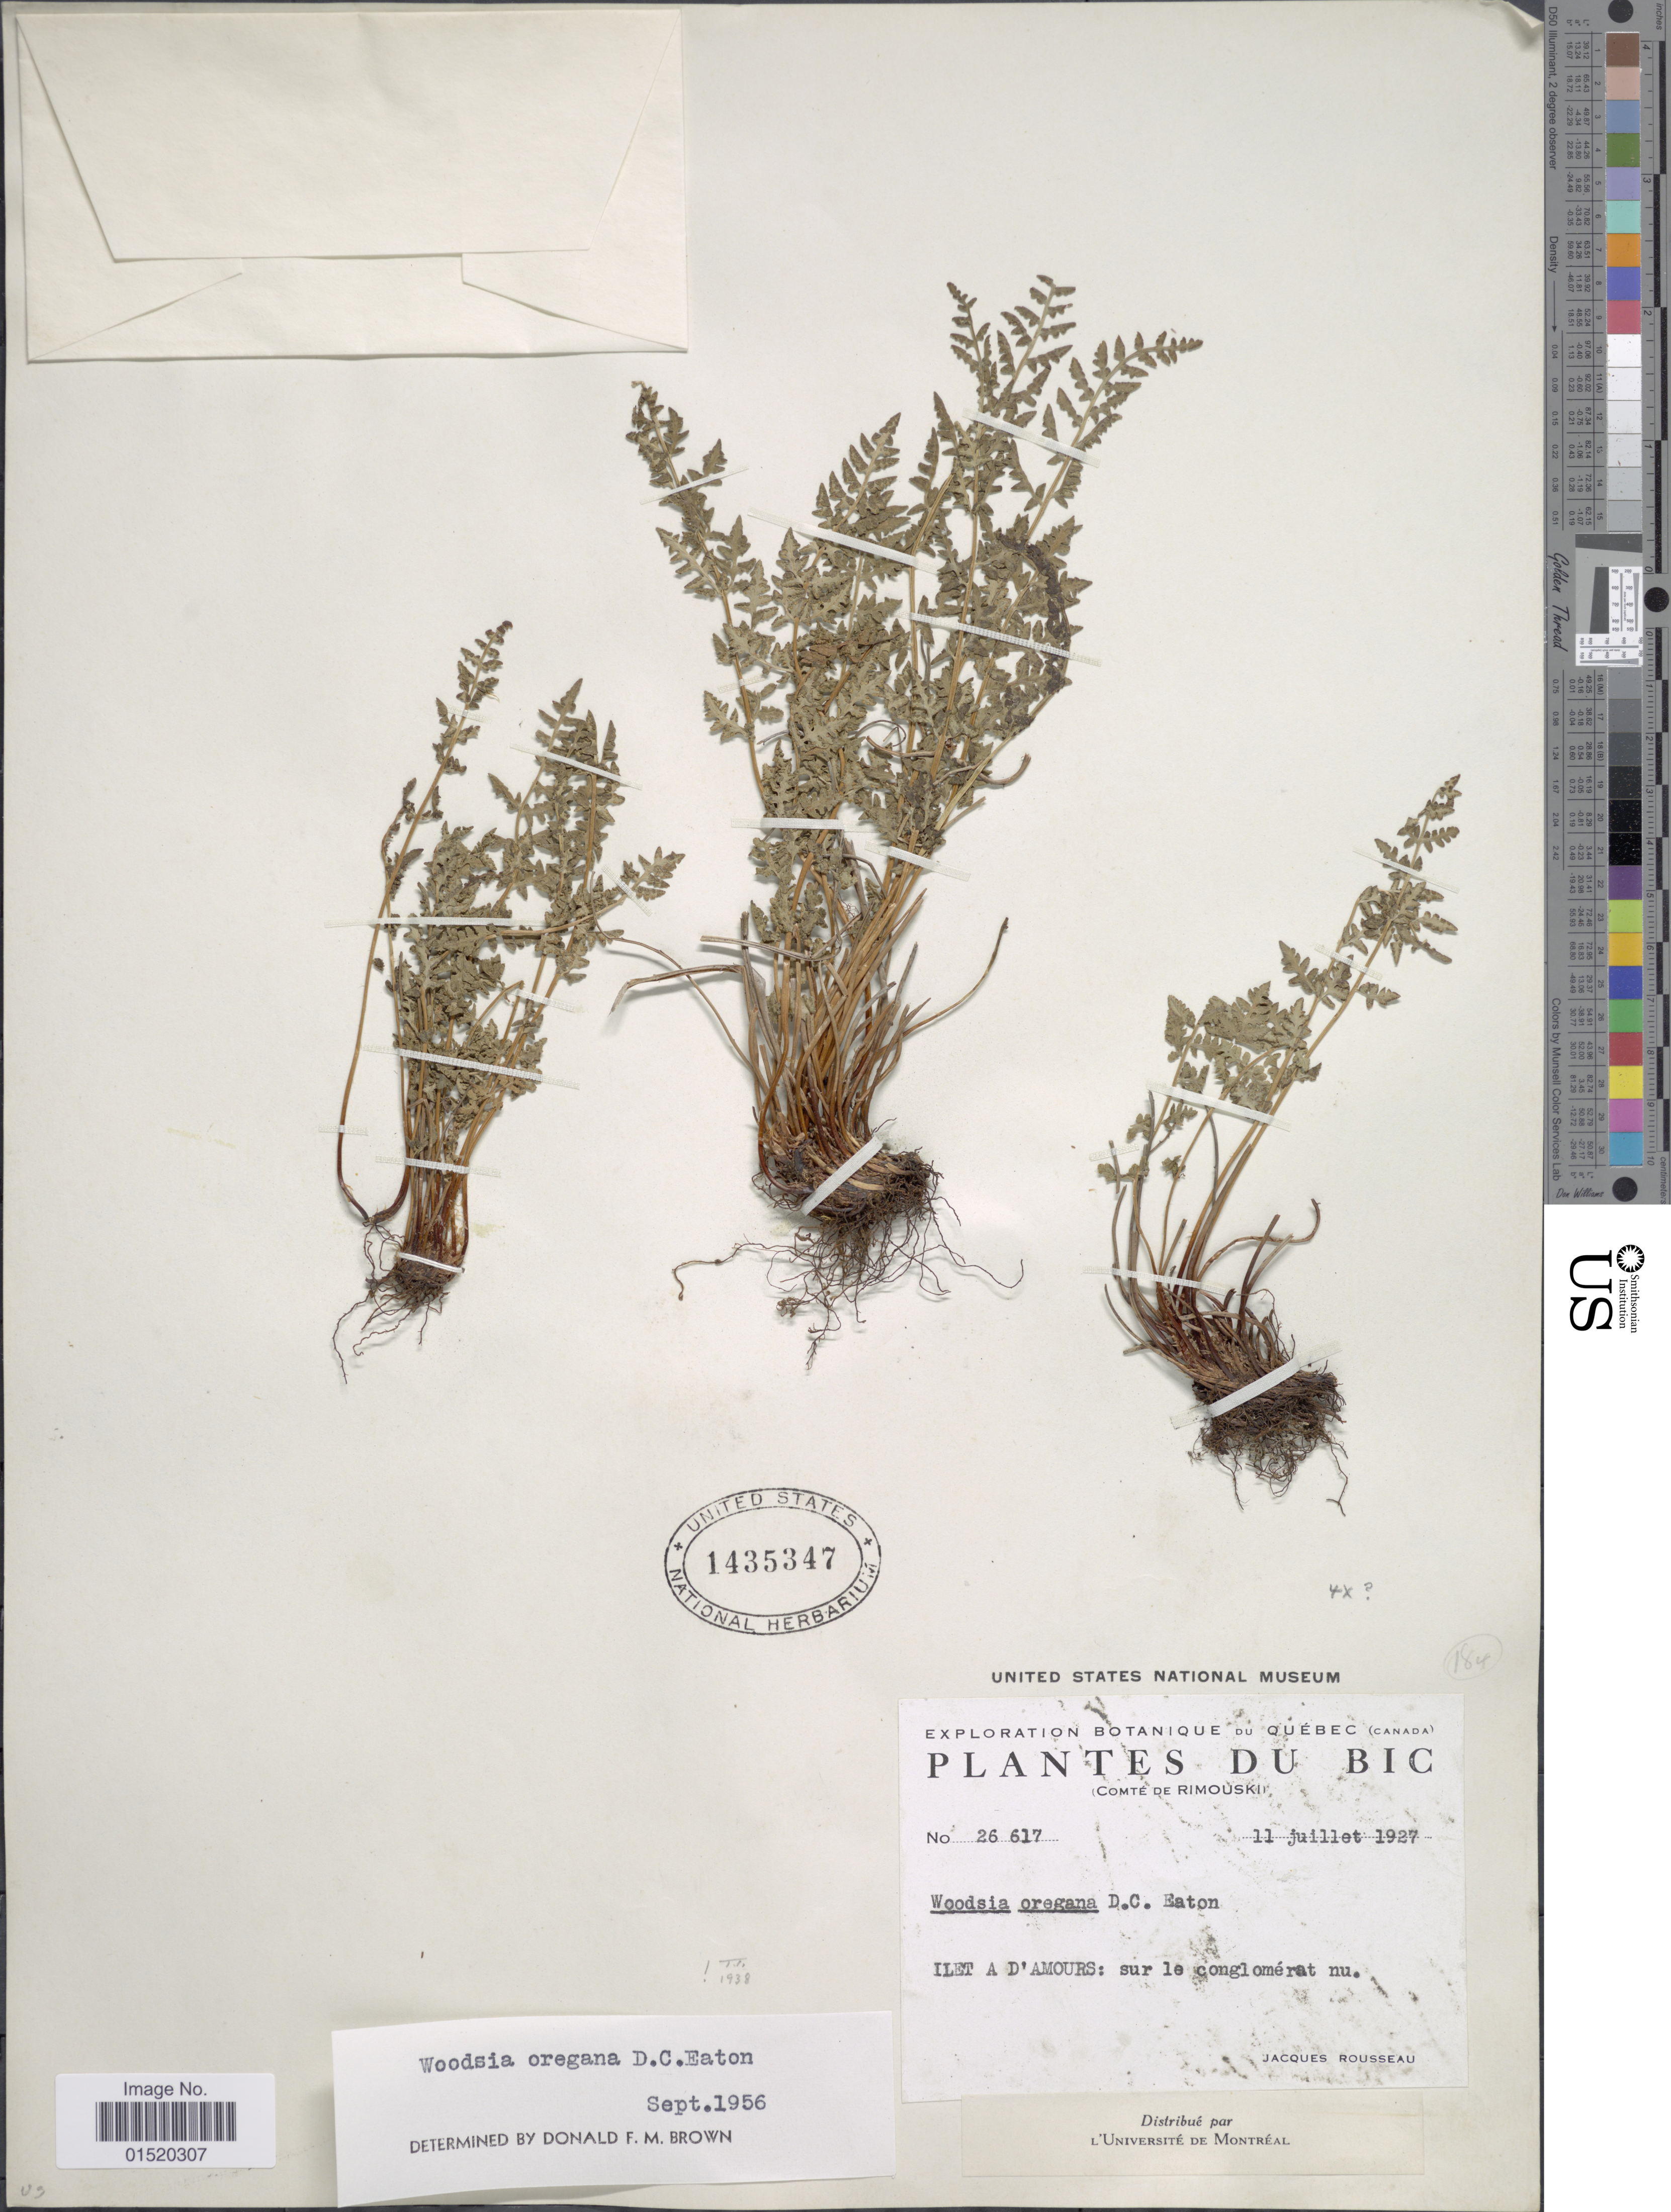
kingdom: Plantae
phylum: Tracheophyta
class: Polypodiopsida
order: Polypodiales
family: Woodsiaceae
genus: Woodsia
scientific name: Woodsia oregana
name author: D.C. Eaton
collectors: J. Rousseau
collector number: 26617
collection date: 1927-07-11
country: Canada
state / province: Quebec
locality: Du Bic, (Comte de Rimouski) Ilet A d'Amours: sur le conglomérat nu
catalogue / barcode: US 1435347